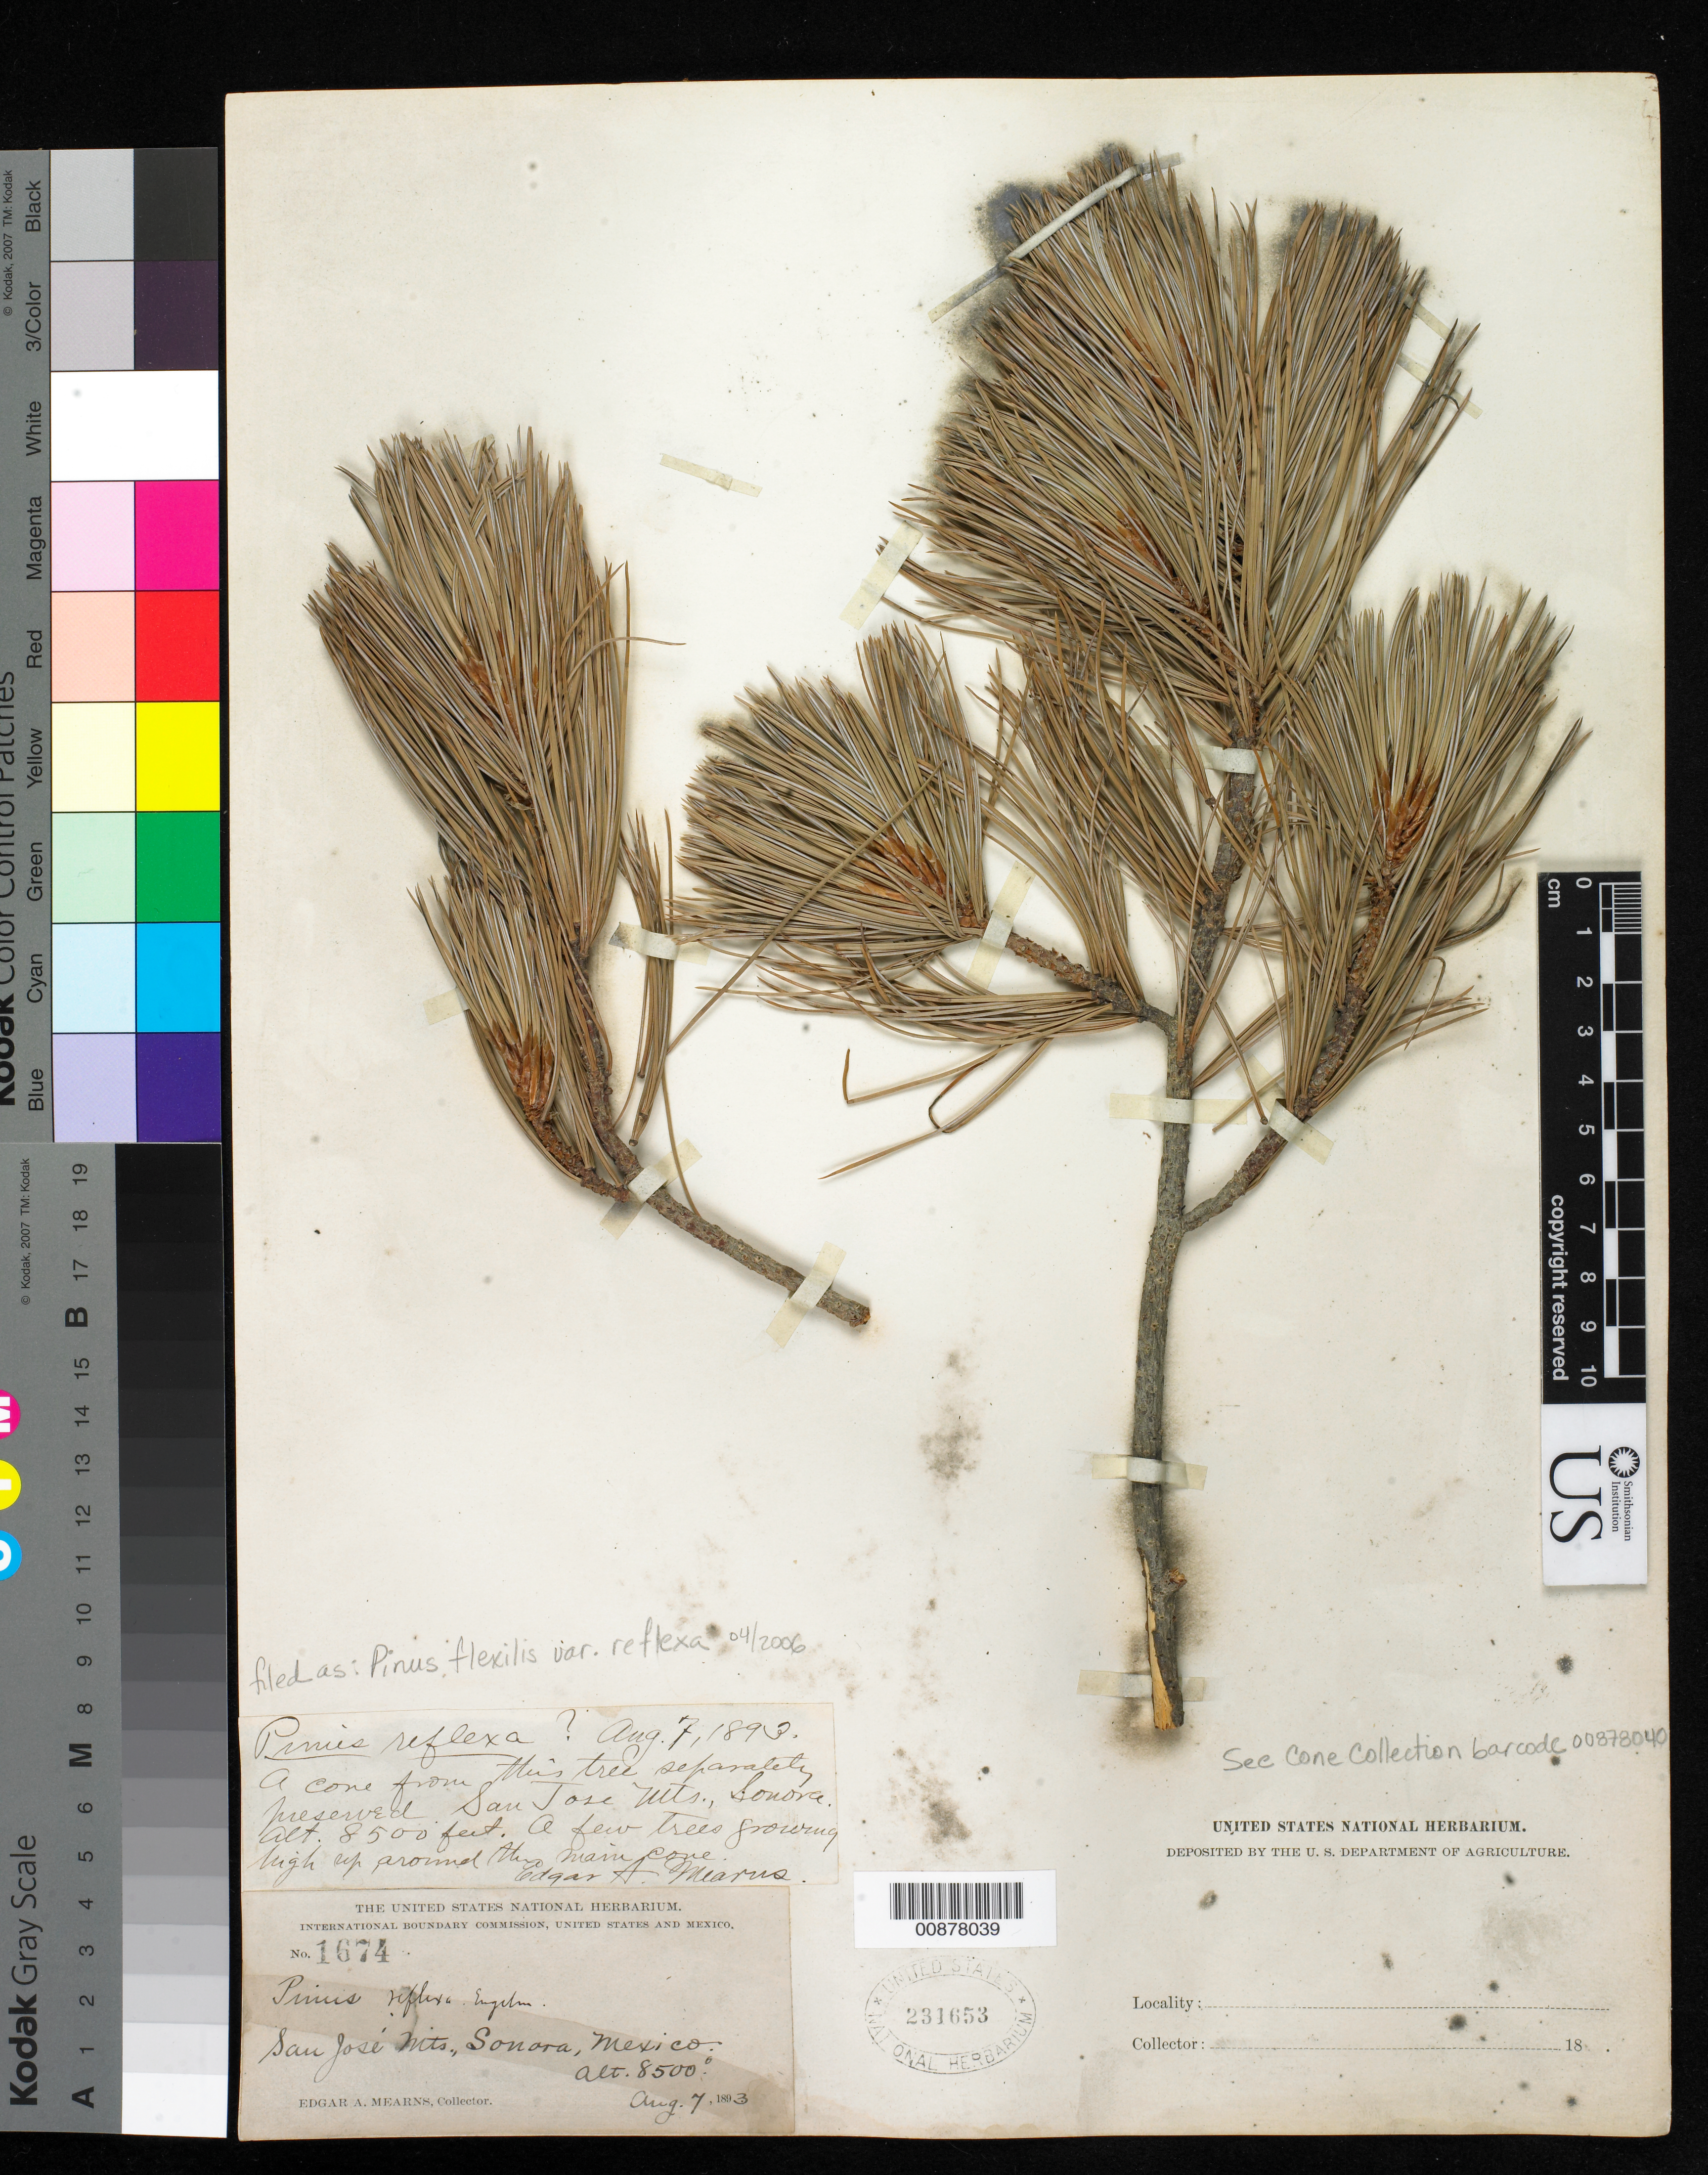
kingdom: Plantae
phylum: Tracheophyta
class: Pinopsida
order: Pinales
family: Pinaceae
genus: Pinus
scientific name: Pinus flexilis var. reflexa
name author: Engelm.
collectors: E. A. Mearns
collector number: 1674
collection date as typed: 07 Aug 1893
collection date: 1893-08-07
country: Mexico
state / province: Sonora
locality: San José Mts., Sonora.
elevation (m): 2591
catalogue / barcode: US 231653